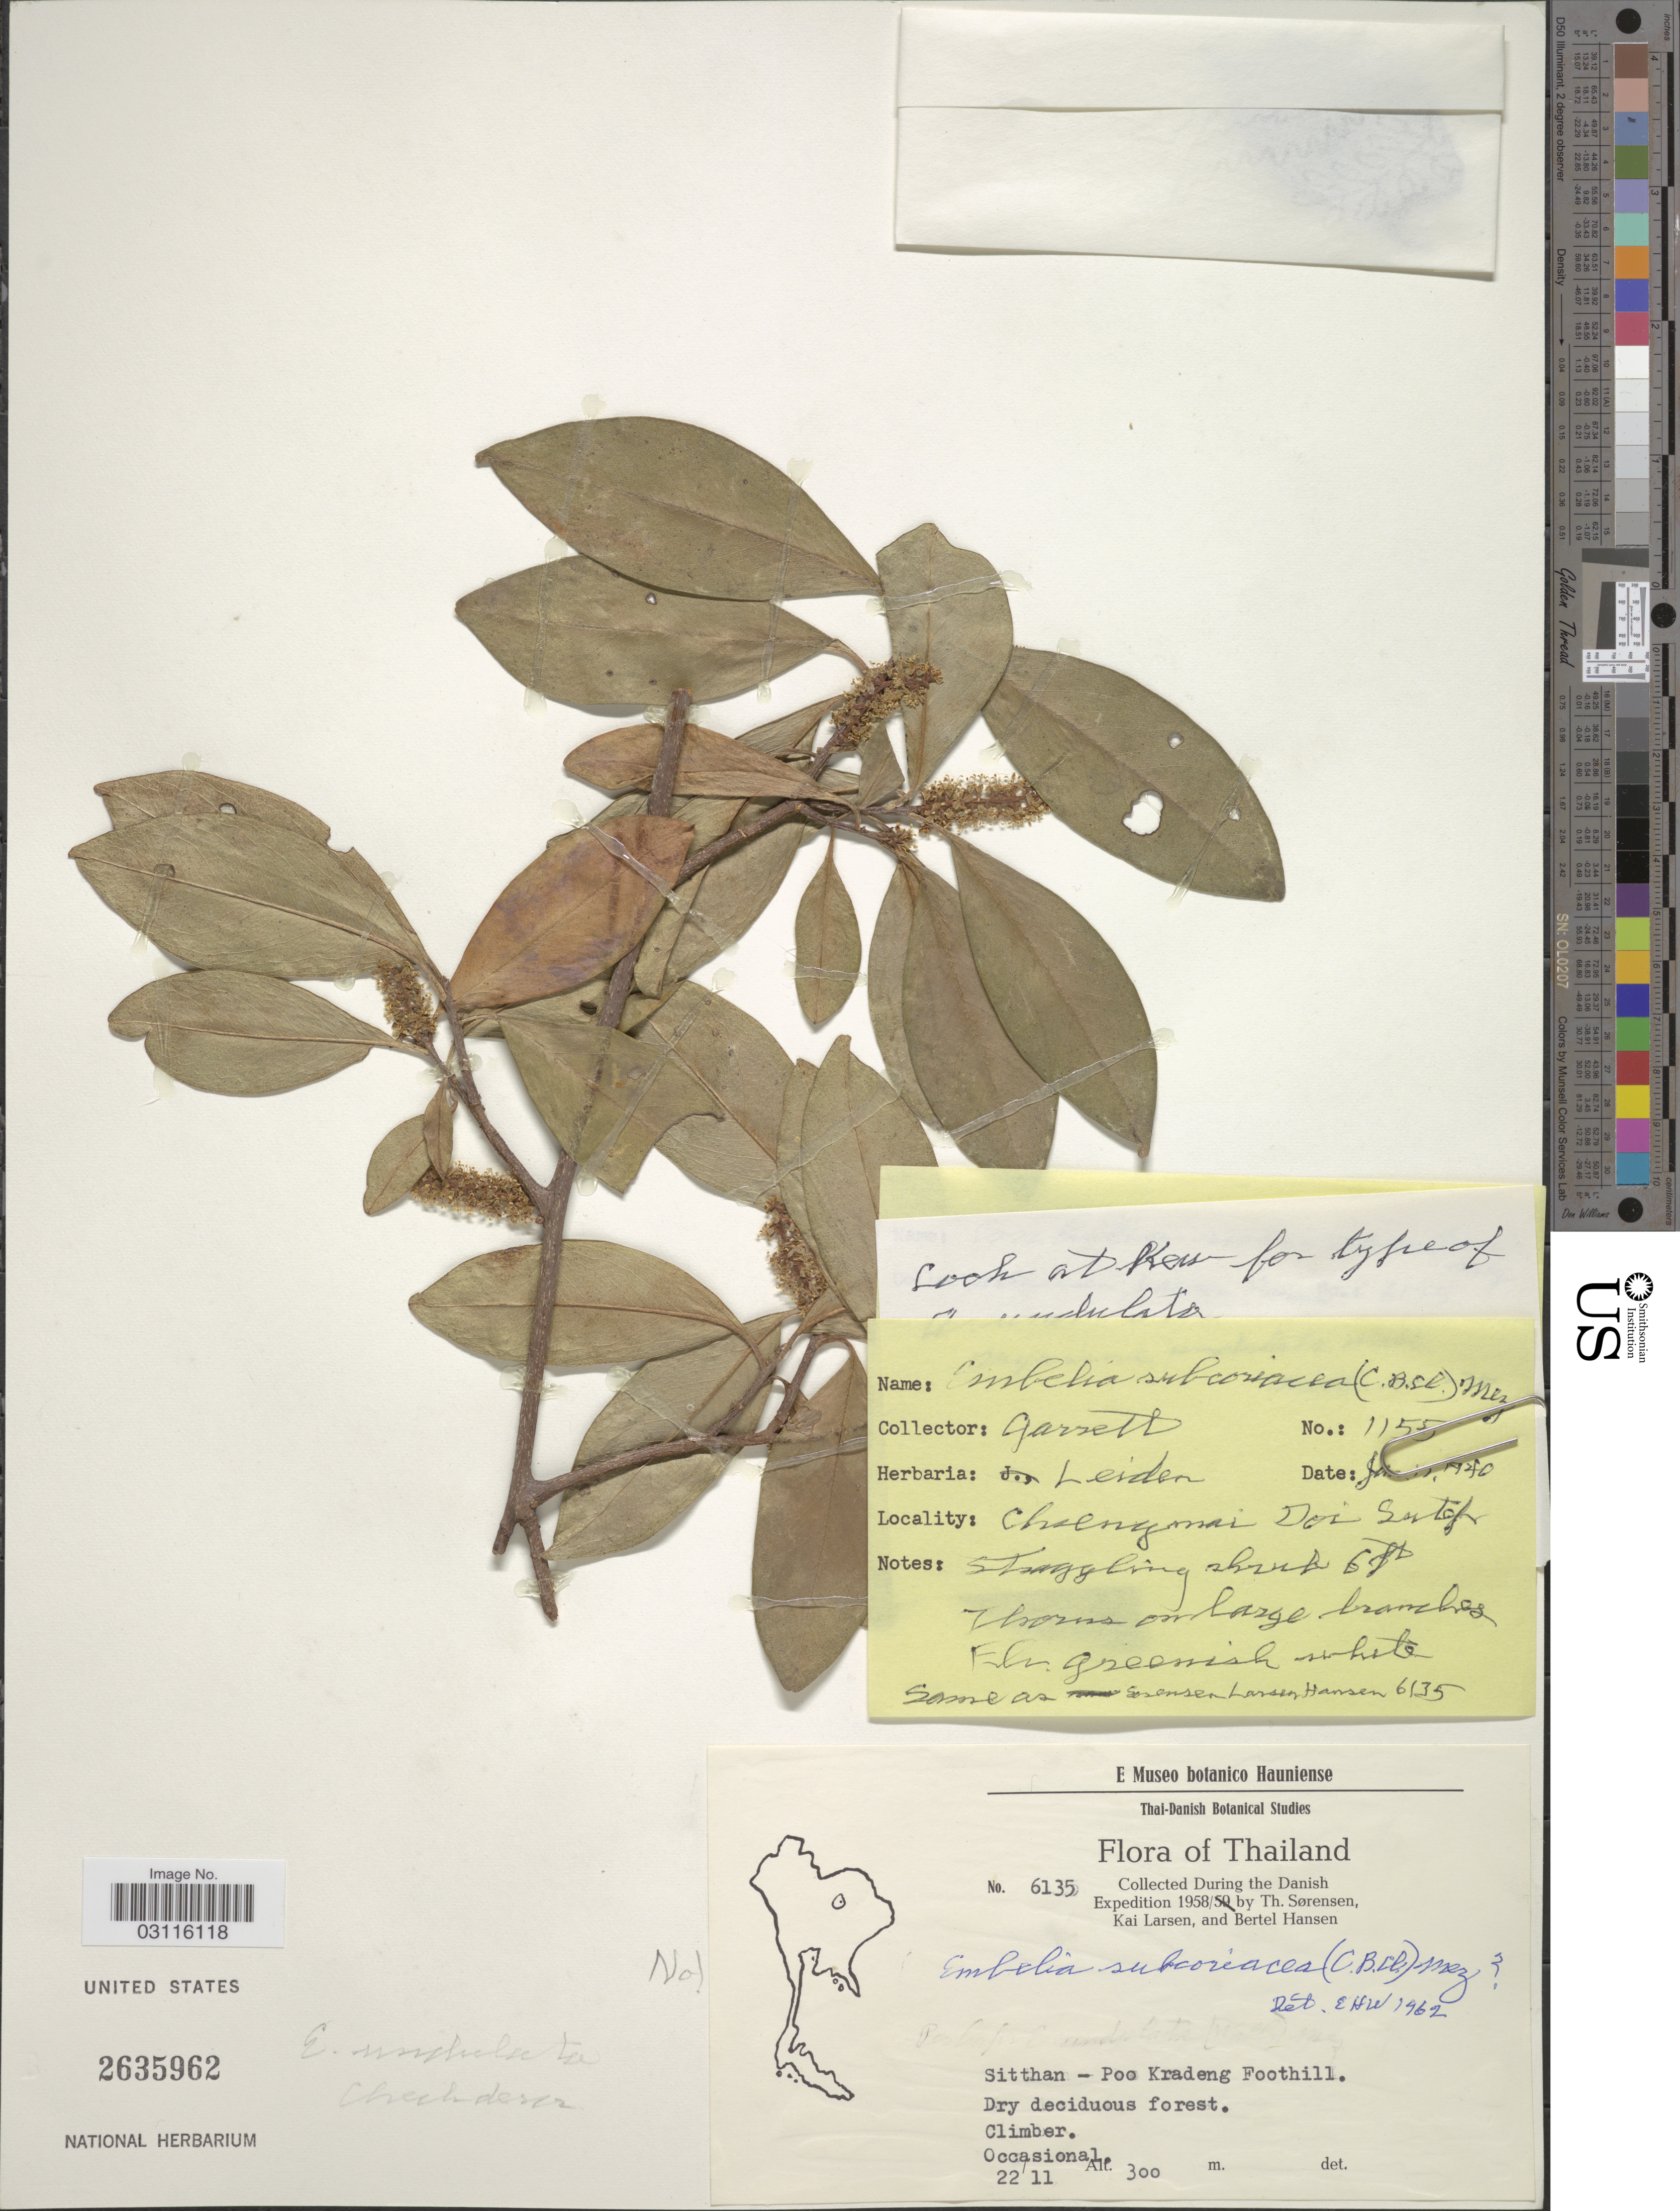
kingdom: Plantae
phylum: Tracheophyta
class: Magnoliopsida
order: Ericales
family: Primulaceae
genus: Embelia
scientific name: Embelia subcoriacea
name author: (C.B. Clarke) Mez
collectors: T. Sorensen, K. Larsen & B. Hansen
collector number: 6135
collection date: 1958-11-22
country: Thailand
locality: Sitthan - Poo Kradeng Foothill.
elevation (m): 300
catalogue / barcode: US 2635962-2